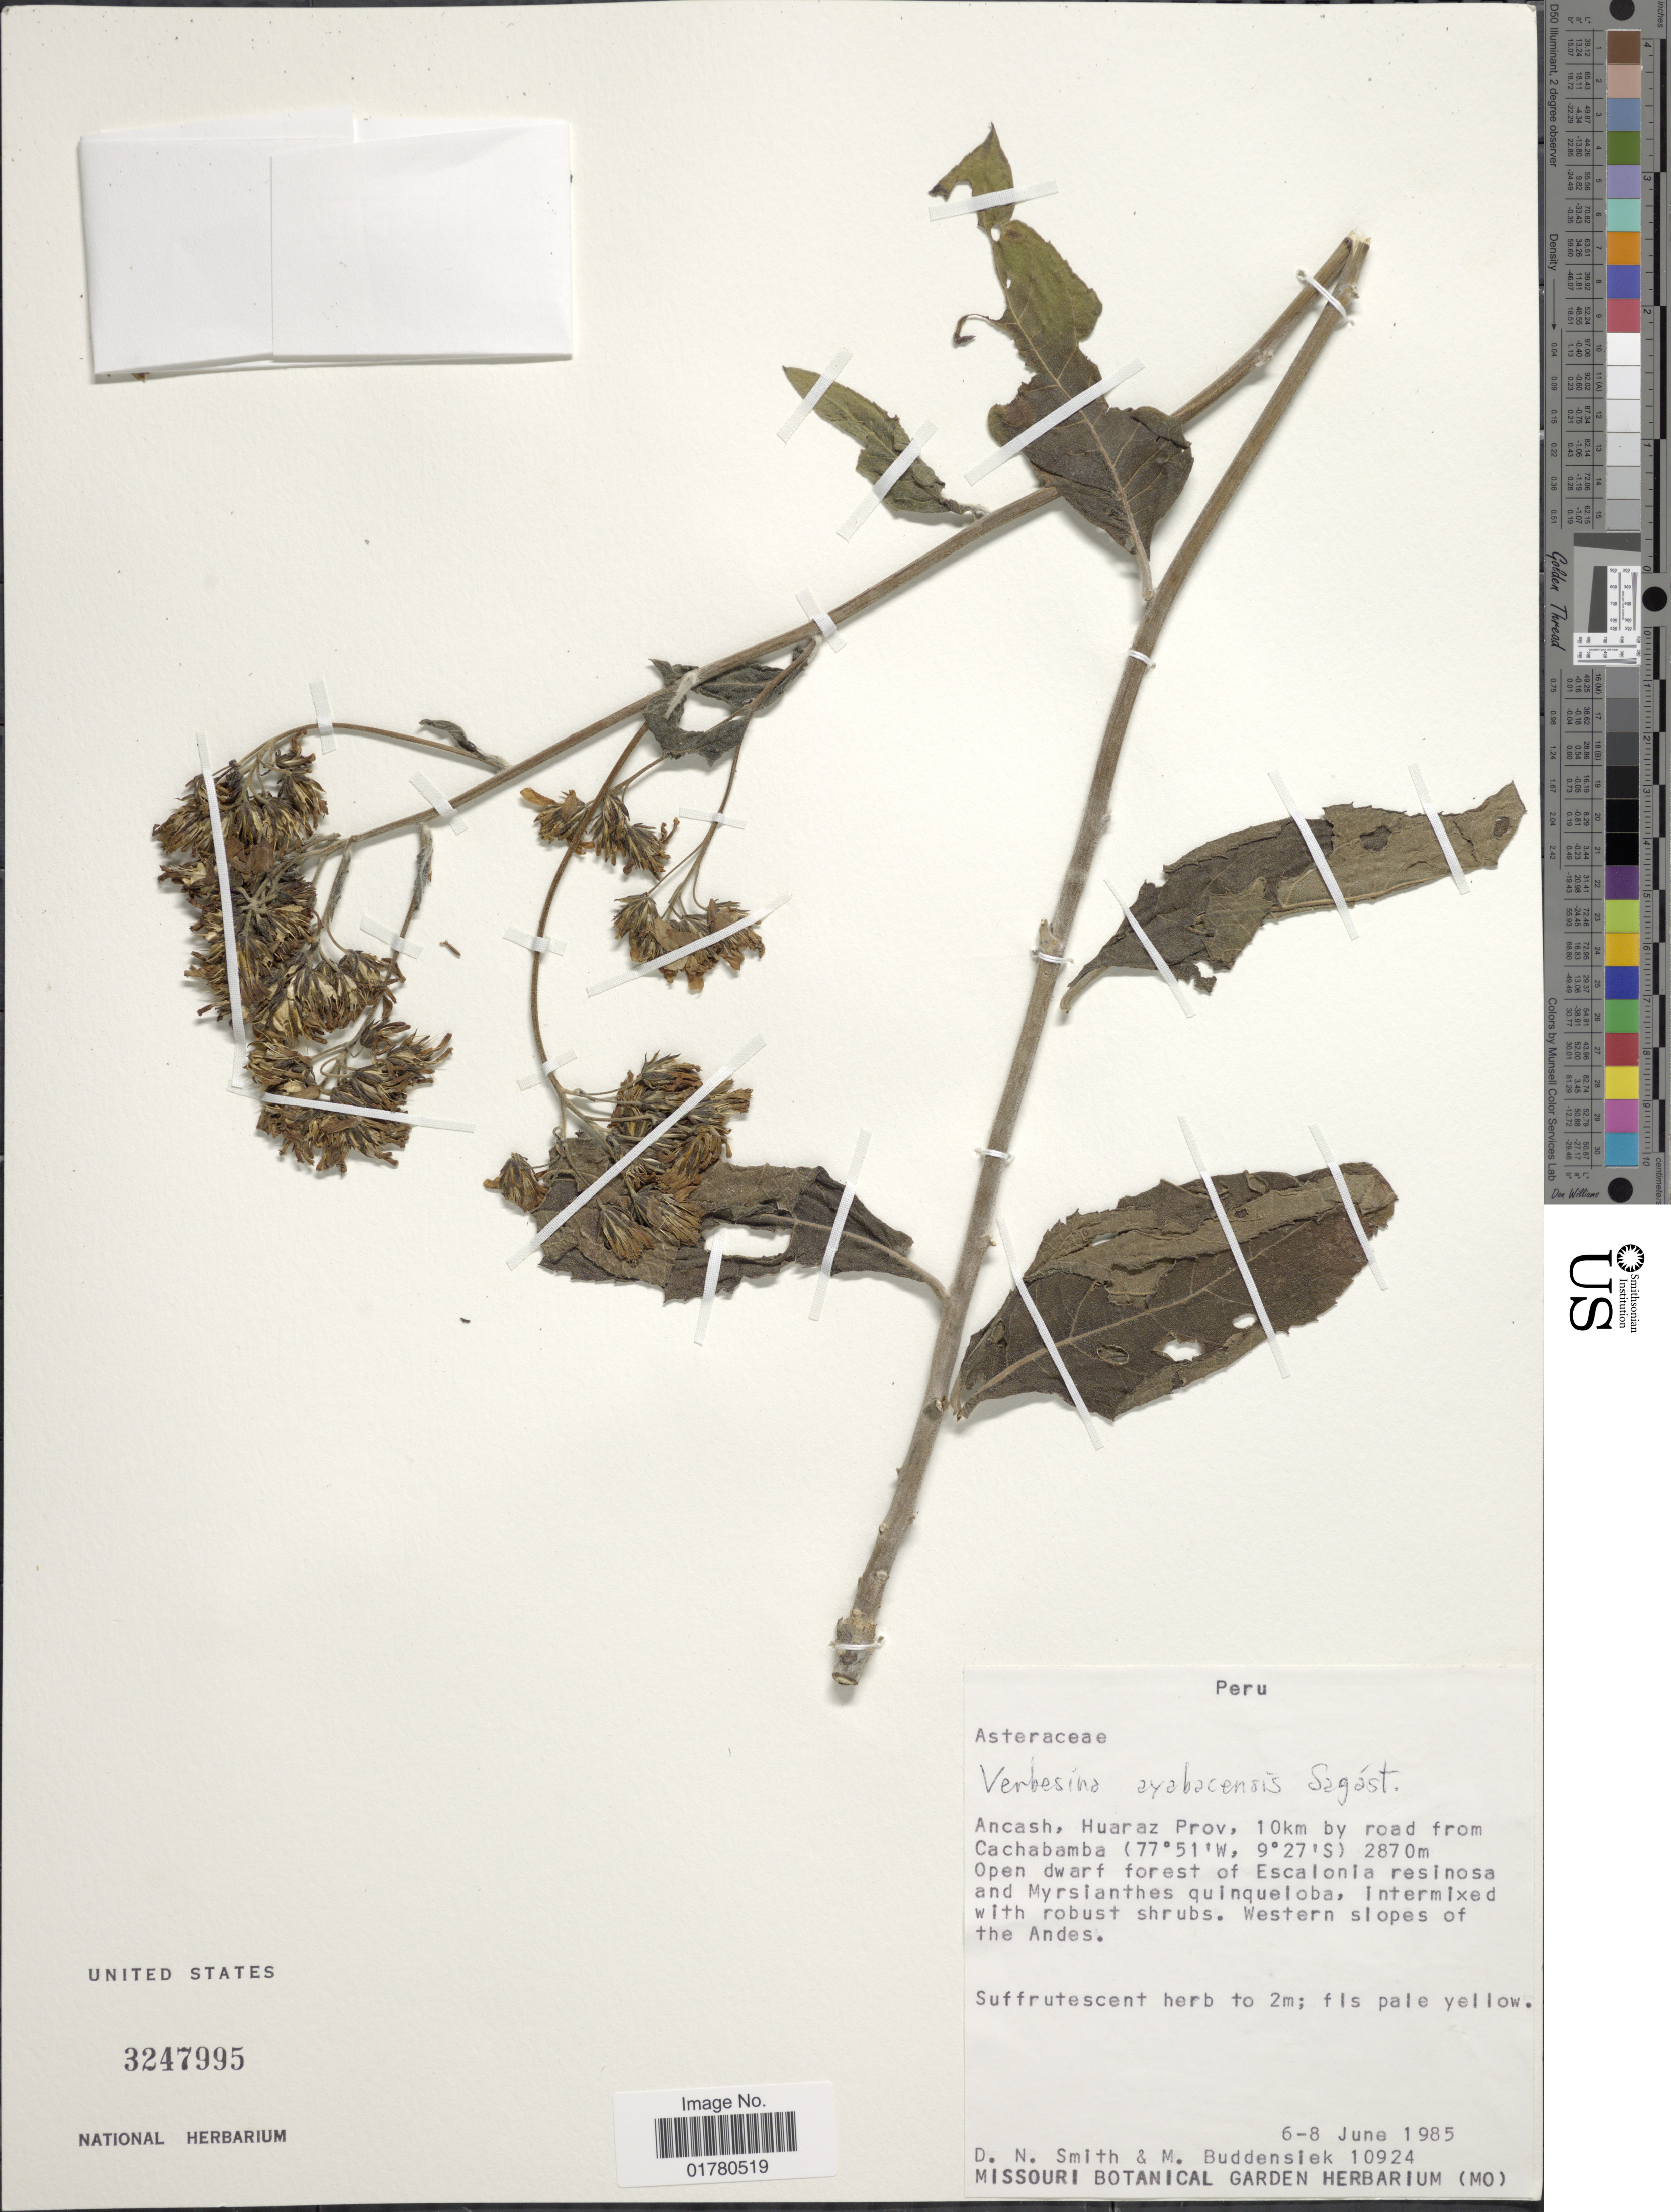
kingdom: Plantae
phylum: Tracheophyta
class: Magnoliopsida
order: Asterales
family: Asteraceae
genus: Verbesina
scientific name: Verbesina ayabacensis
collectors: D. Smith & M. Buddensiek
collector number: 10924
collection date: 1985-06-06/1985-06-08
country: Peru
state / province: Ancash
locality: Huaraz Prov. 10 km by road from Cachabamba. Western slopes of the Anders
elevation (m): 2870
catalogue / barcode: US 3247995